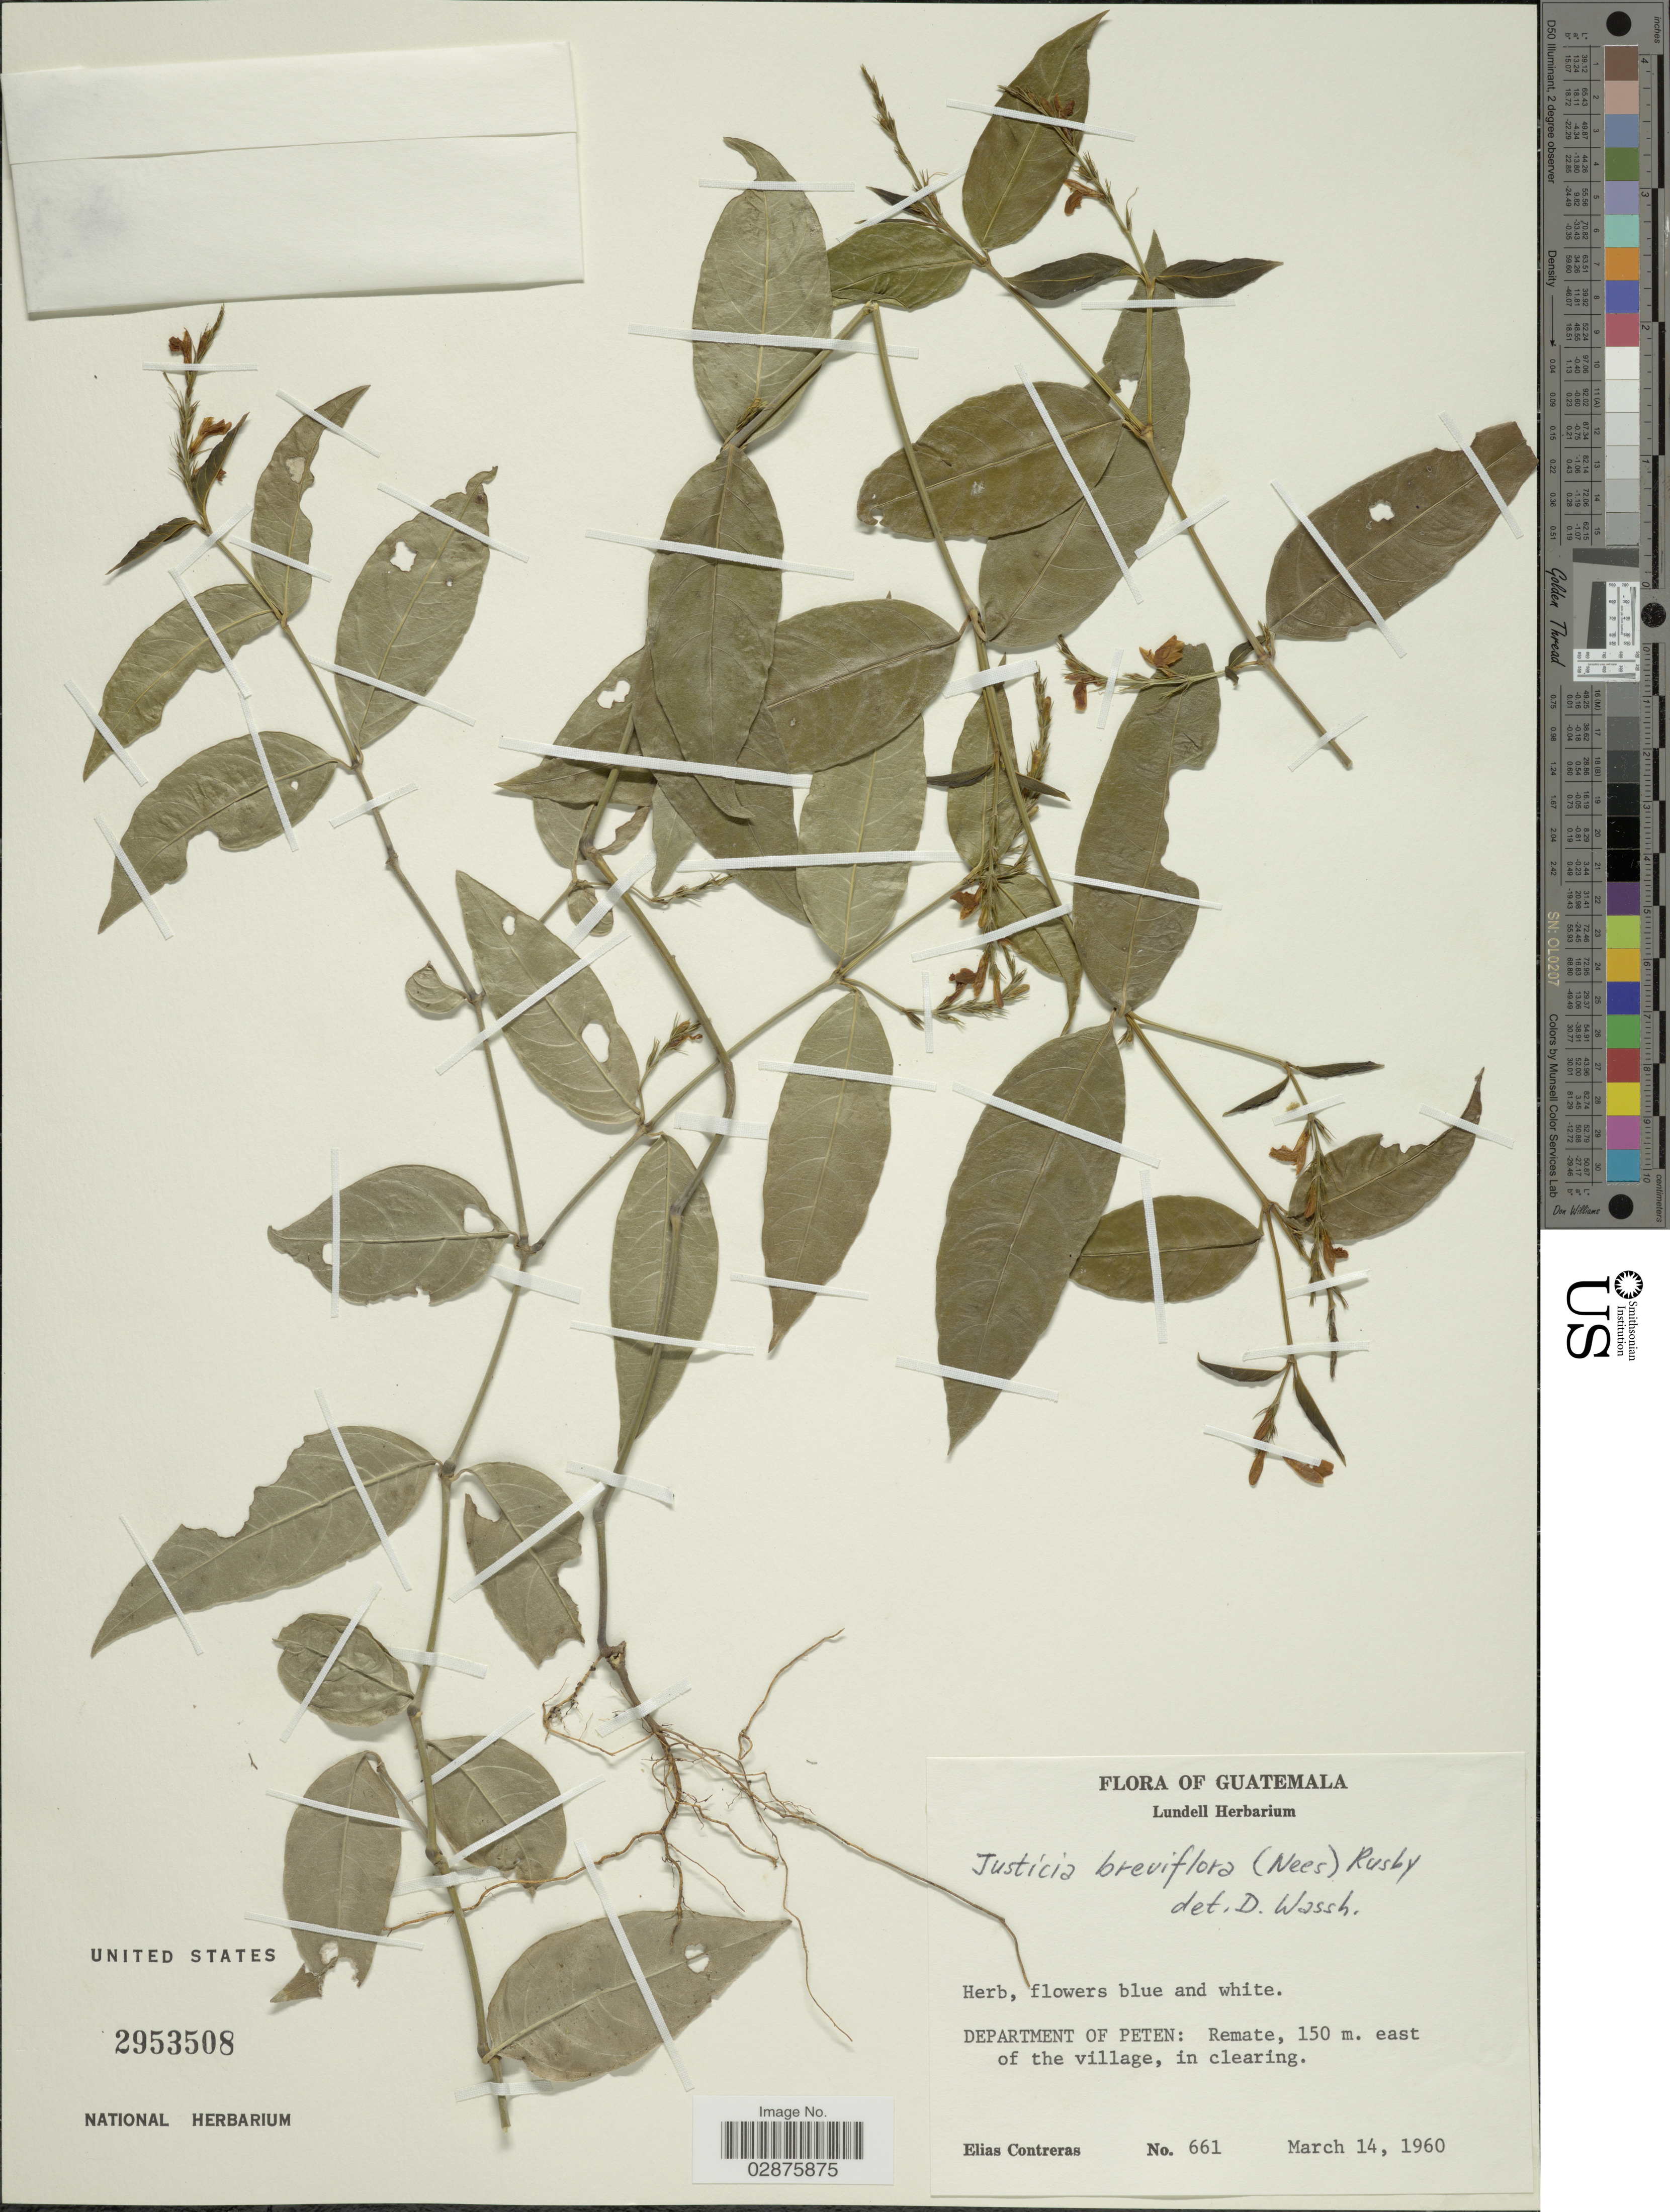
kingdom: Plantae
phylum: Tracheophyta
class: Magnoliopsida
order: Lamiales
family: Acanthaceae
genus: Justicia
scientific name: Justicia breviflora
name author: (Nees) Rusby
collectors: E. Contreras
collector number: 661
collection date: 1960-03-14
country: Guatemala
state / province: El Petén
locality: Department of Peten, Remate, east of the village.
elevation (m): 150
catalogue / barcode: US 2953508